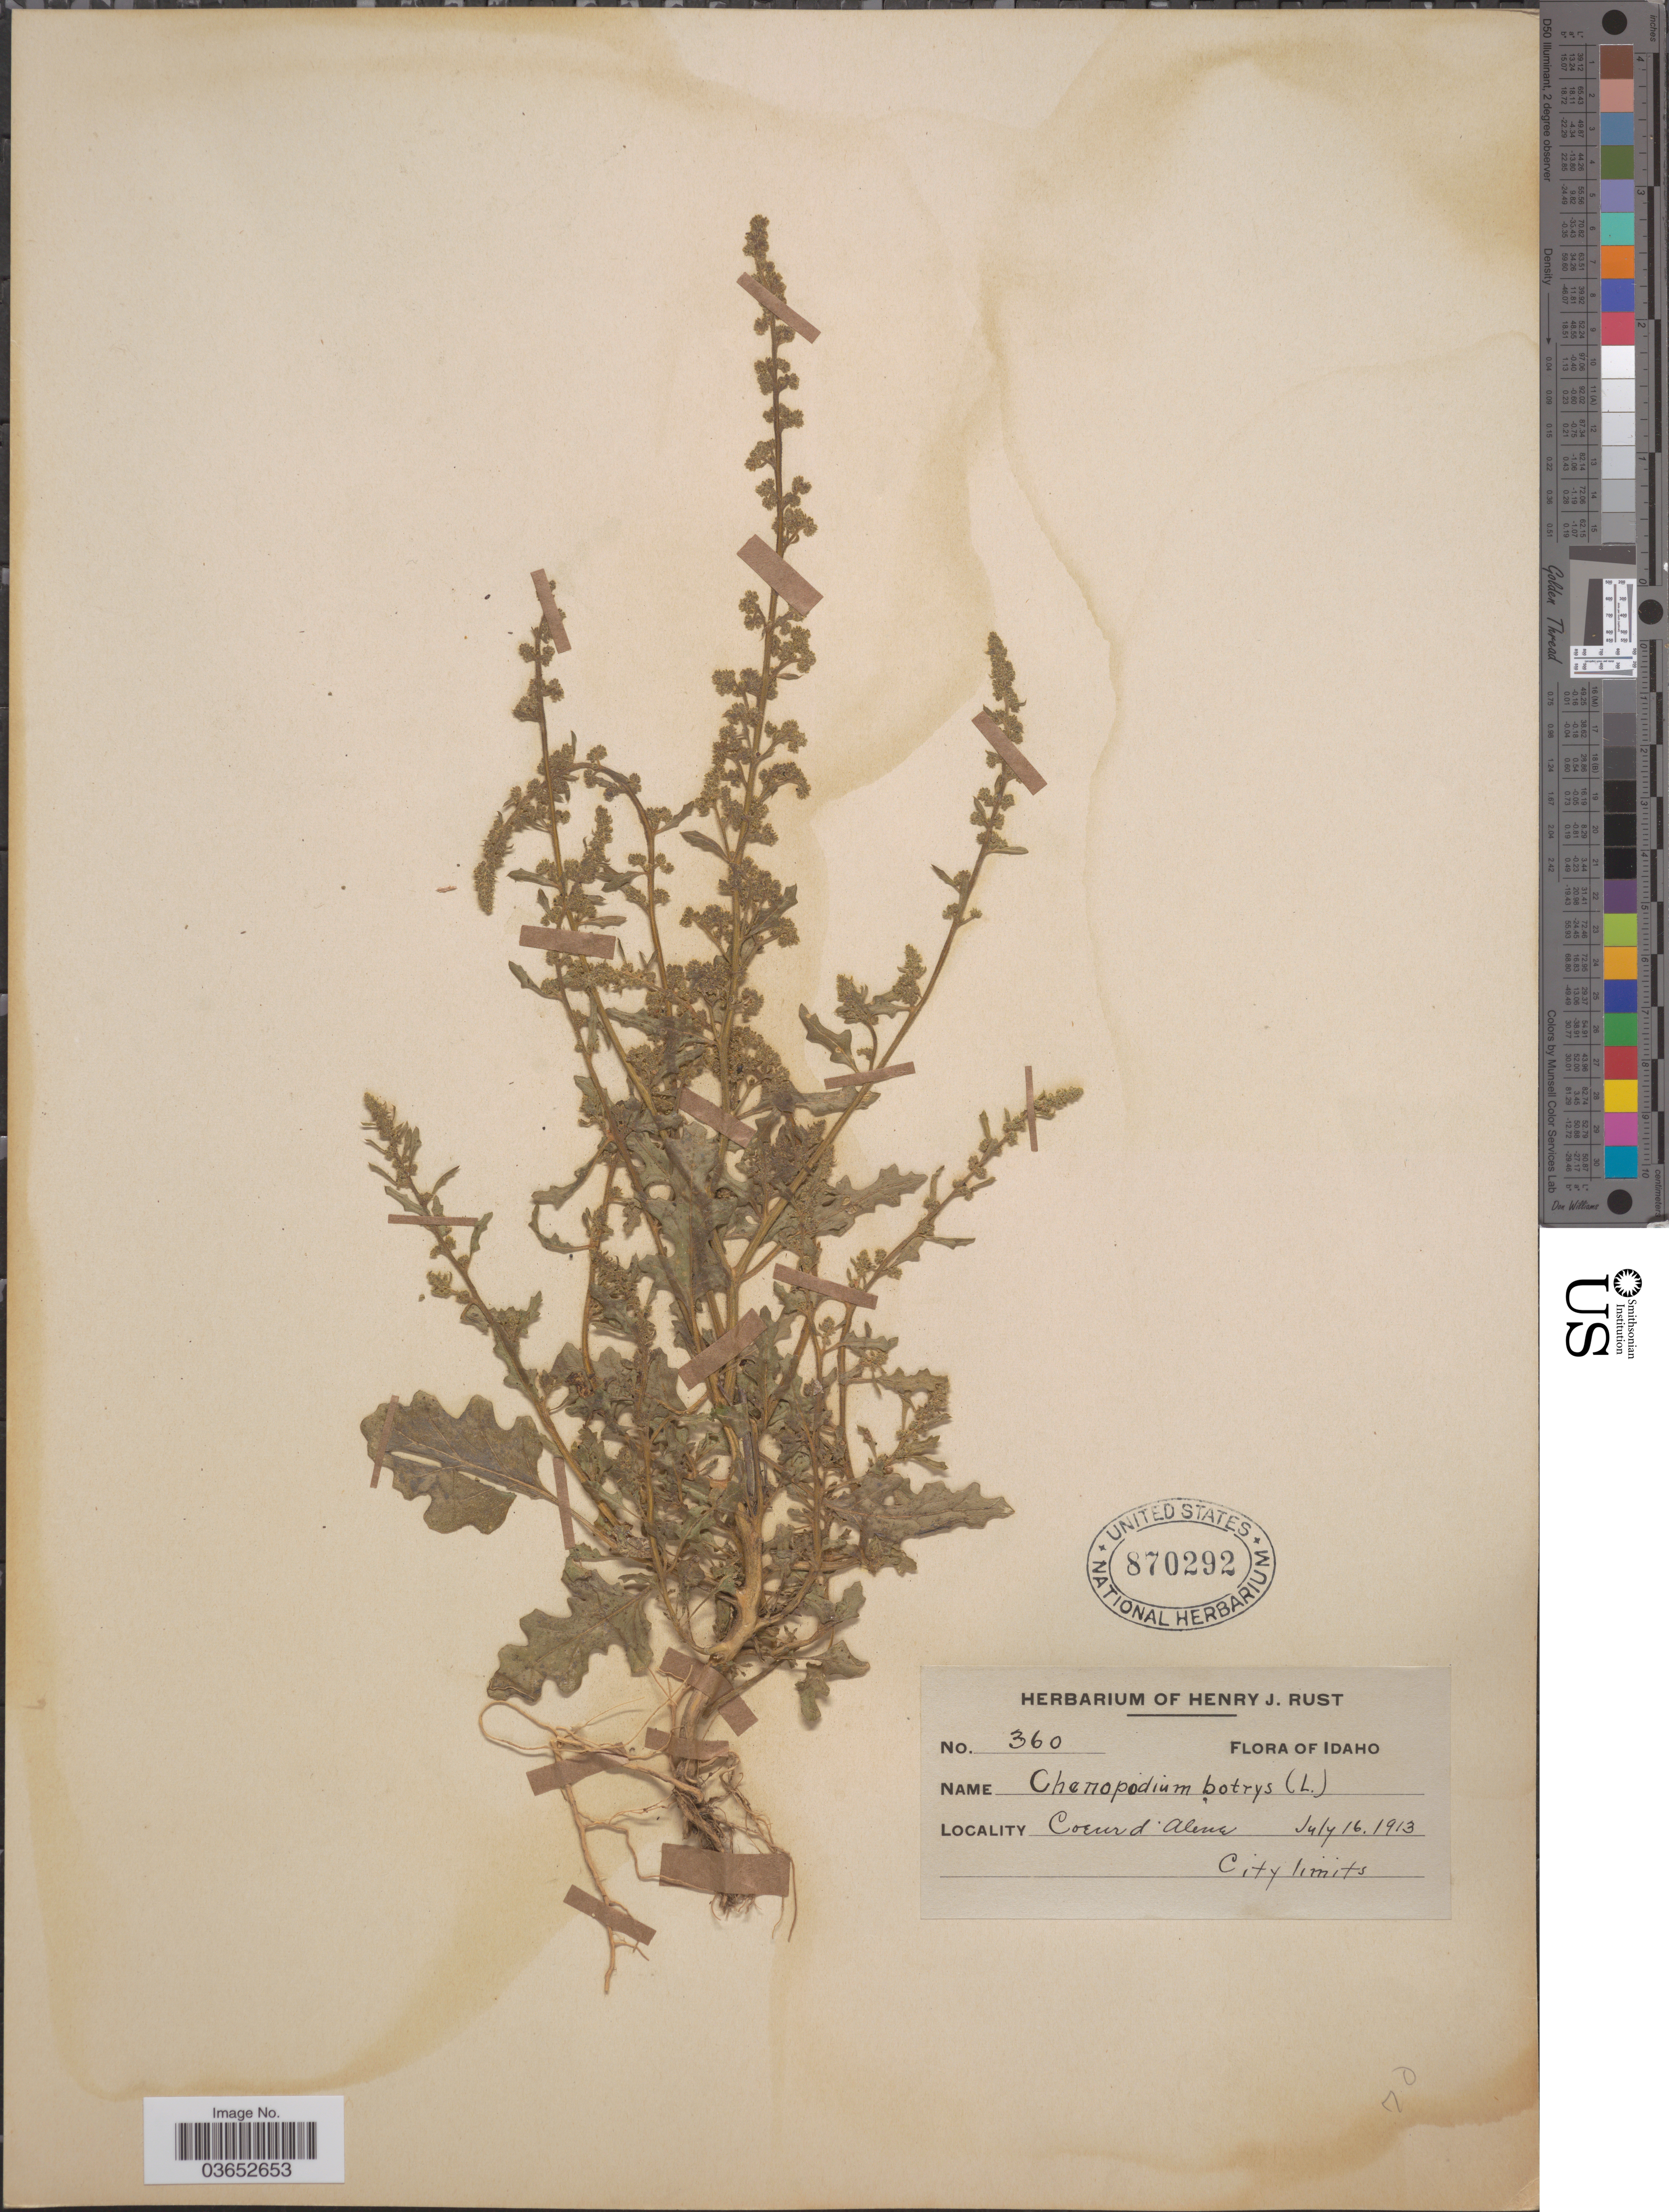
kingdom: Plantae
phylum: Tracheophyta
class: Magnoliopsida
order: Caryophyllales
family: Amaranthaceae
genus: Chenopodium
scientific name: Chenopodium botrys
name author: L.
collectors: ex herb. Henry J. Rust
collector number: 360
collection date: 1913-07-16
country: United States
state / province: Idaho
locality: Coeur d'Alene. City limits.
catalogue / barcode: US 870292